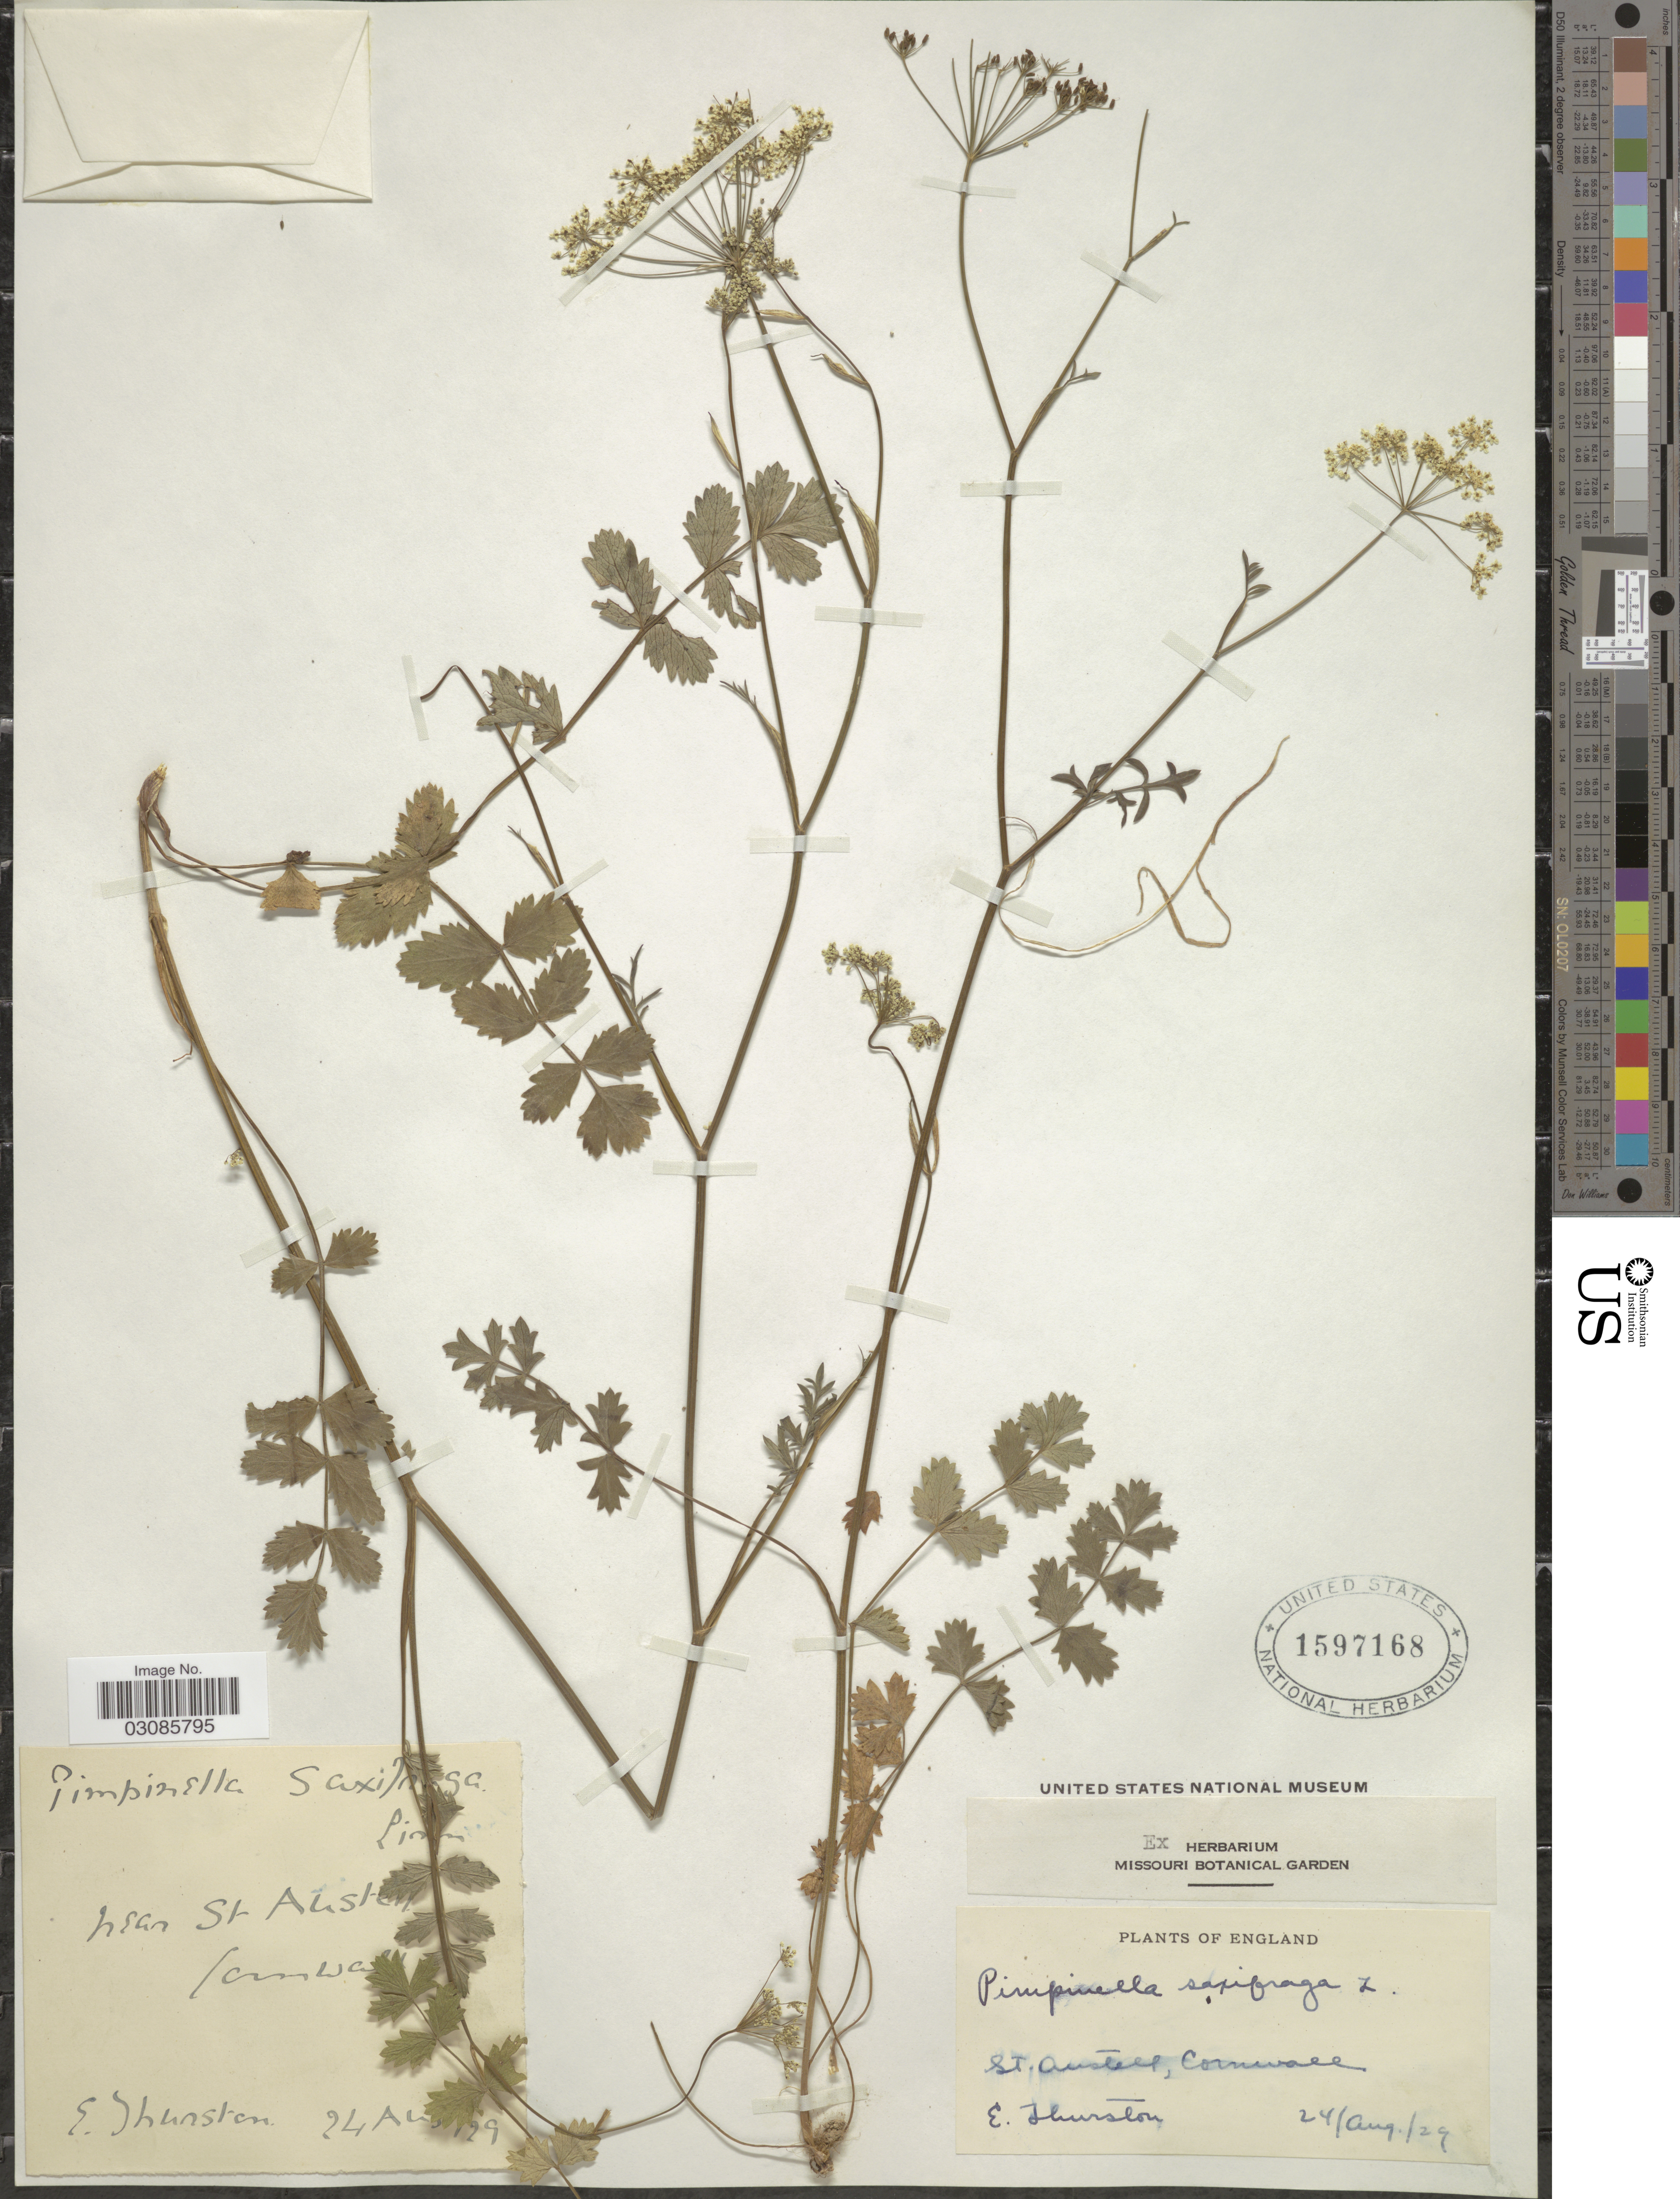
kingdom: Plantae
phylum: Tracheophyta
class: Magnoliopsida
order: Apiales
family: Apiaceae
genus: Pimpinella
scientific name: Pimpinella saxifraga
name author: L.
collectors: E. Thurston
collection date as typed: Transcribed d/m/y: 24/8/29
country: United Kingdom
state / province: England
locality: Near St. Austell, Cornwall.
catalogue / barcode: US 1597168